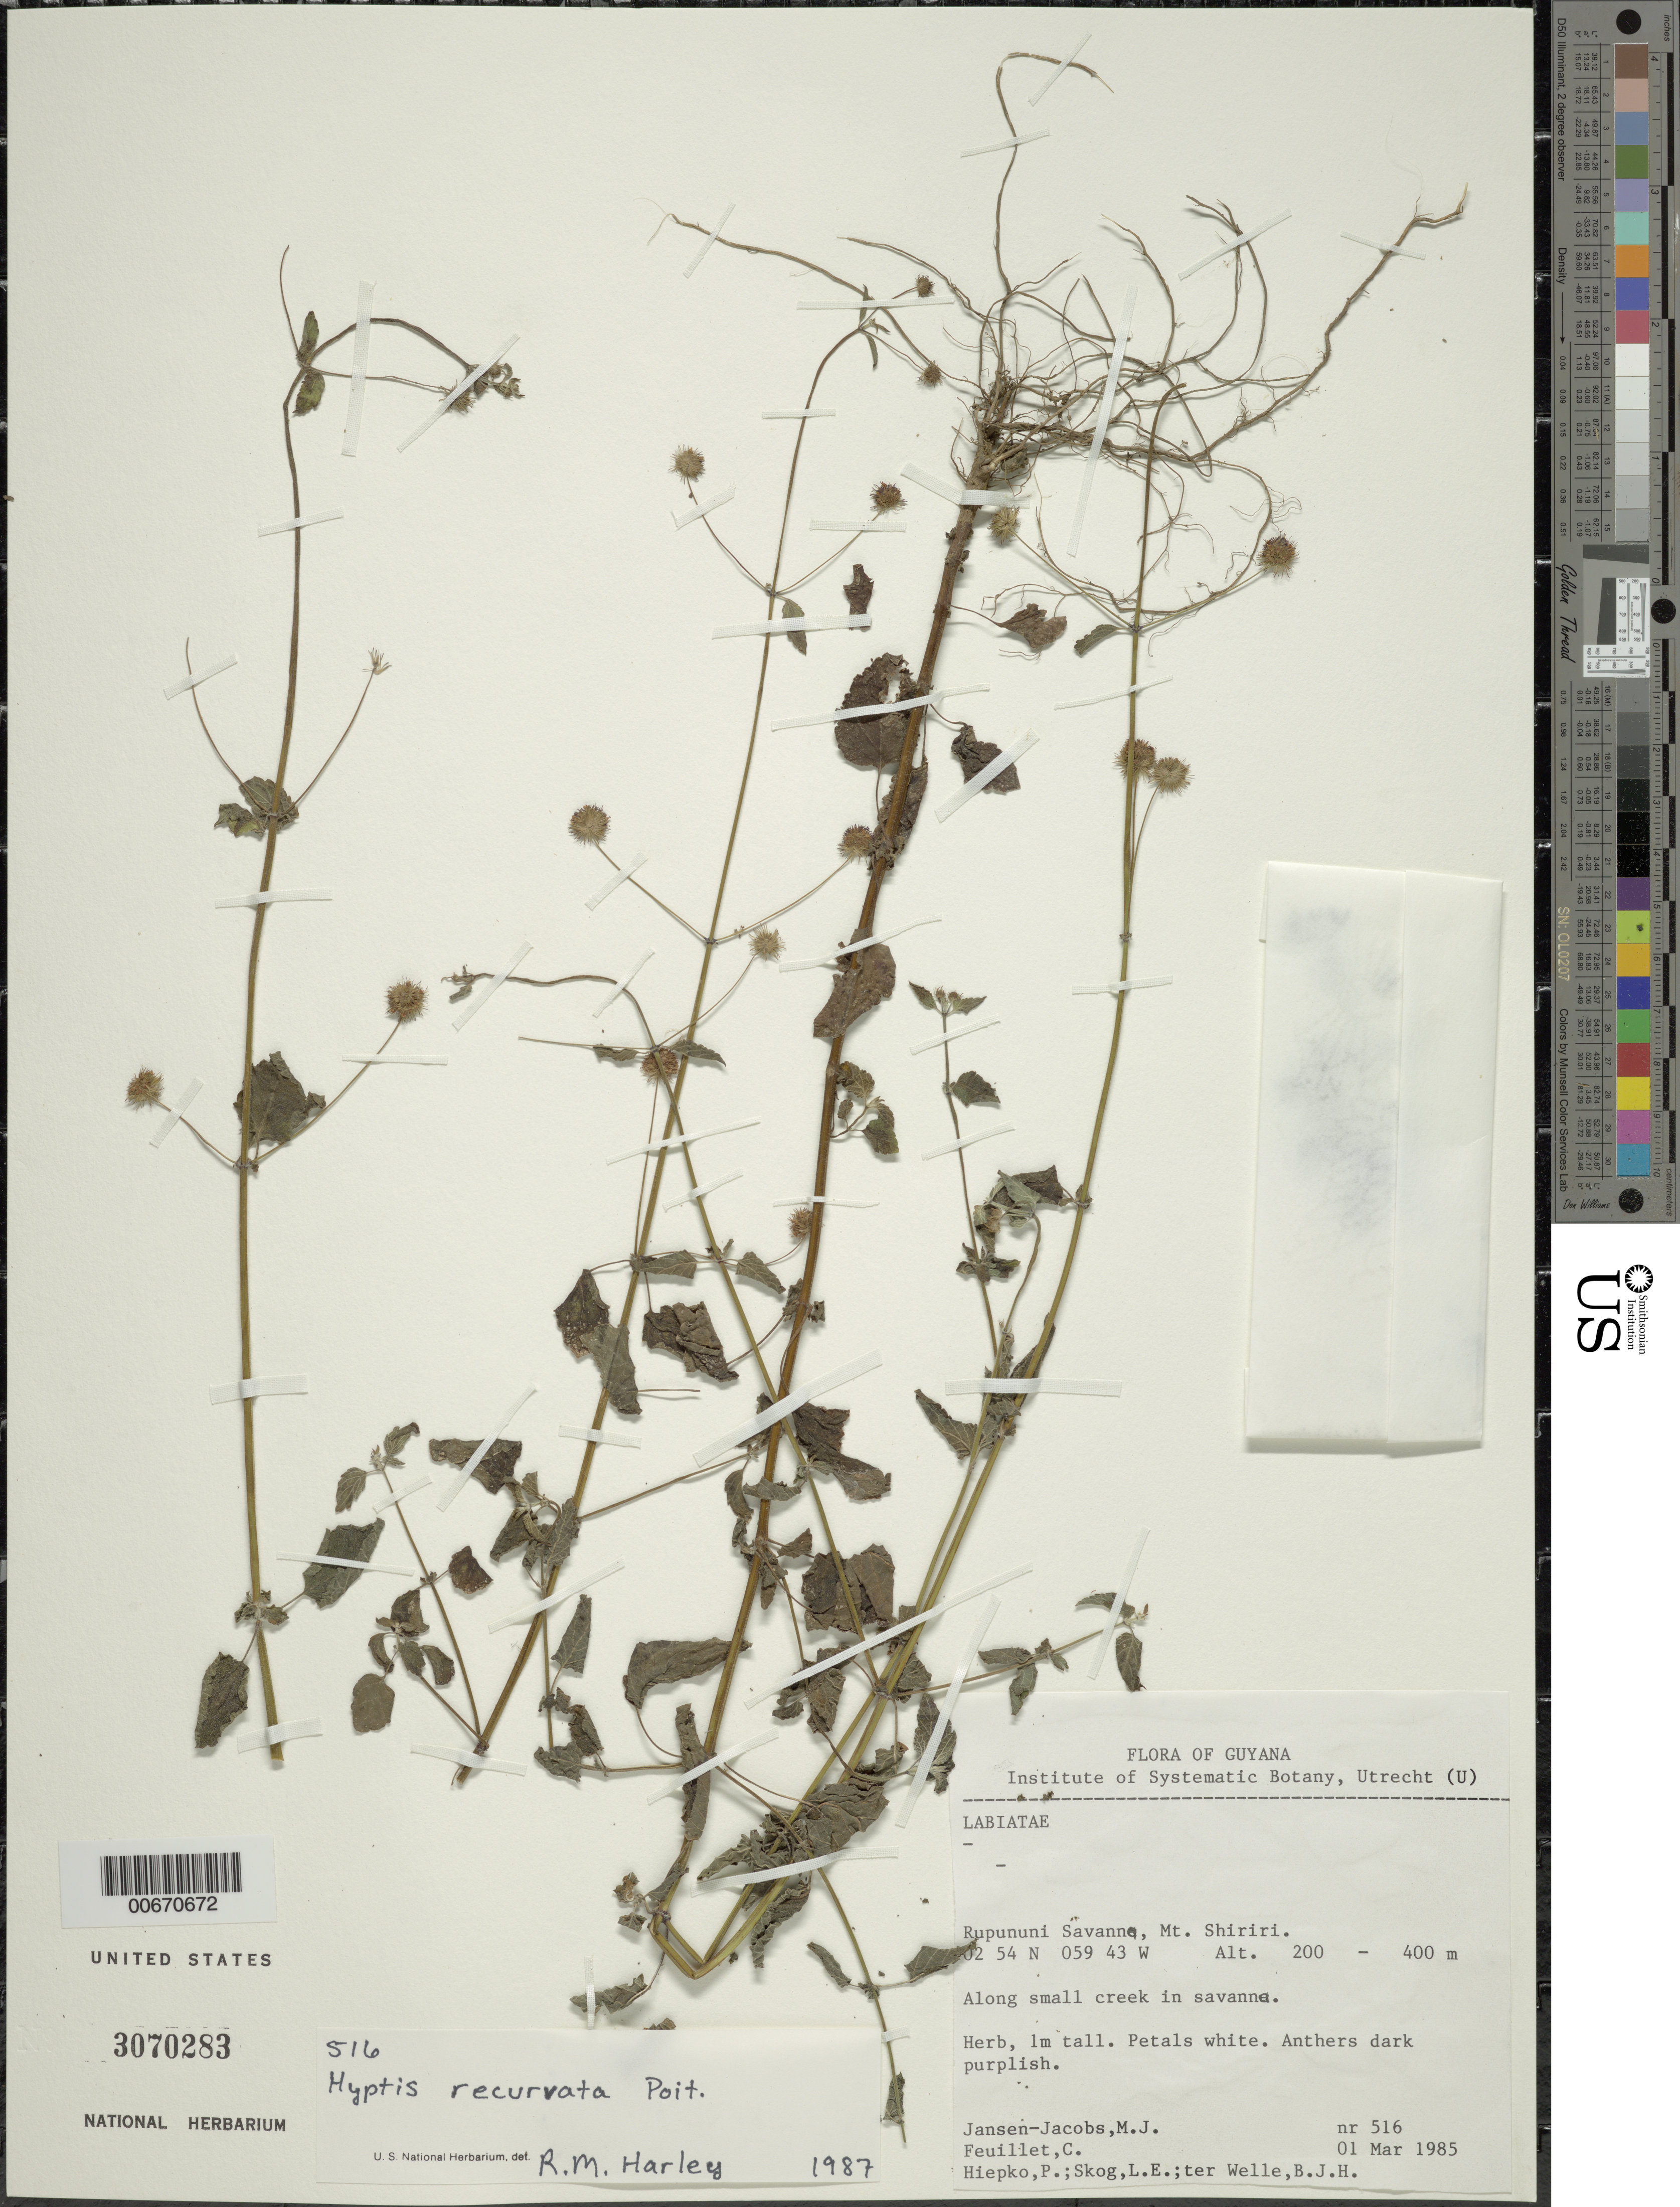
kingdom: Plantae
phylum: Tracheophyta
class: Magnoliopsida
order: Lamiales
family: Lamiaceae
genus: Hyptis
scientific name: Hyptis recurvata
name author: Poit.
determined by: Harley, R. M.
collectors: M. J. Jansen-Jacobs, C. Feuillet, P. H. Hiepko, L. E. Skog & B. Welle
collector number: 516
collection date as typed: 1-Mar-85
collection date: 1985-03-01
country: Guyana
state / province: U. Takutu-U. Essequibo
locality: Rupununi Savanna, Mt. Shiriri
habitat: Along small creek in savanna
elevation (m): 200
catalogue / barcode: US 3070283